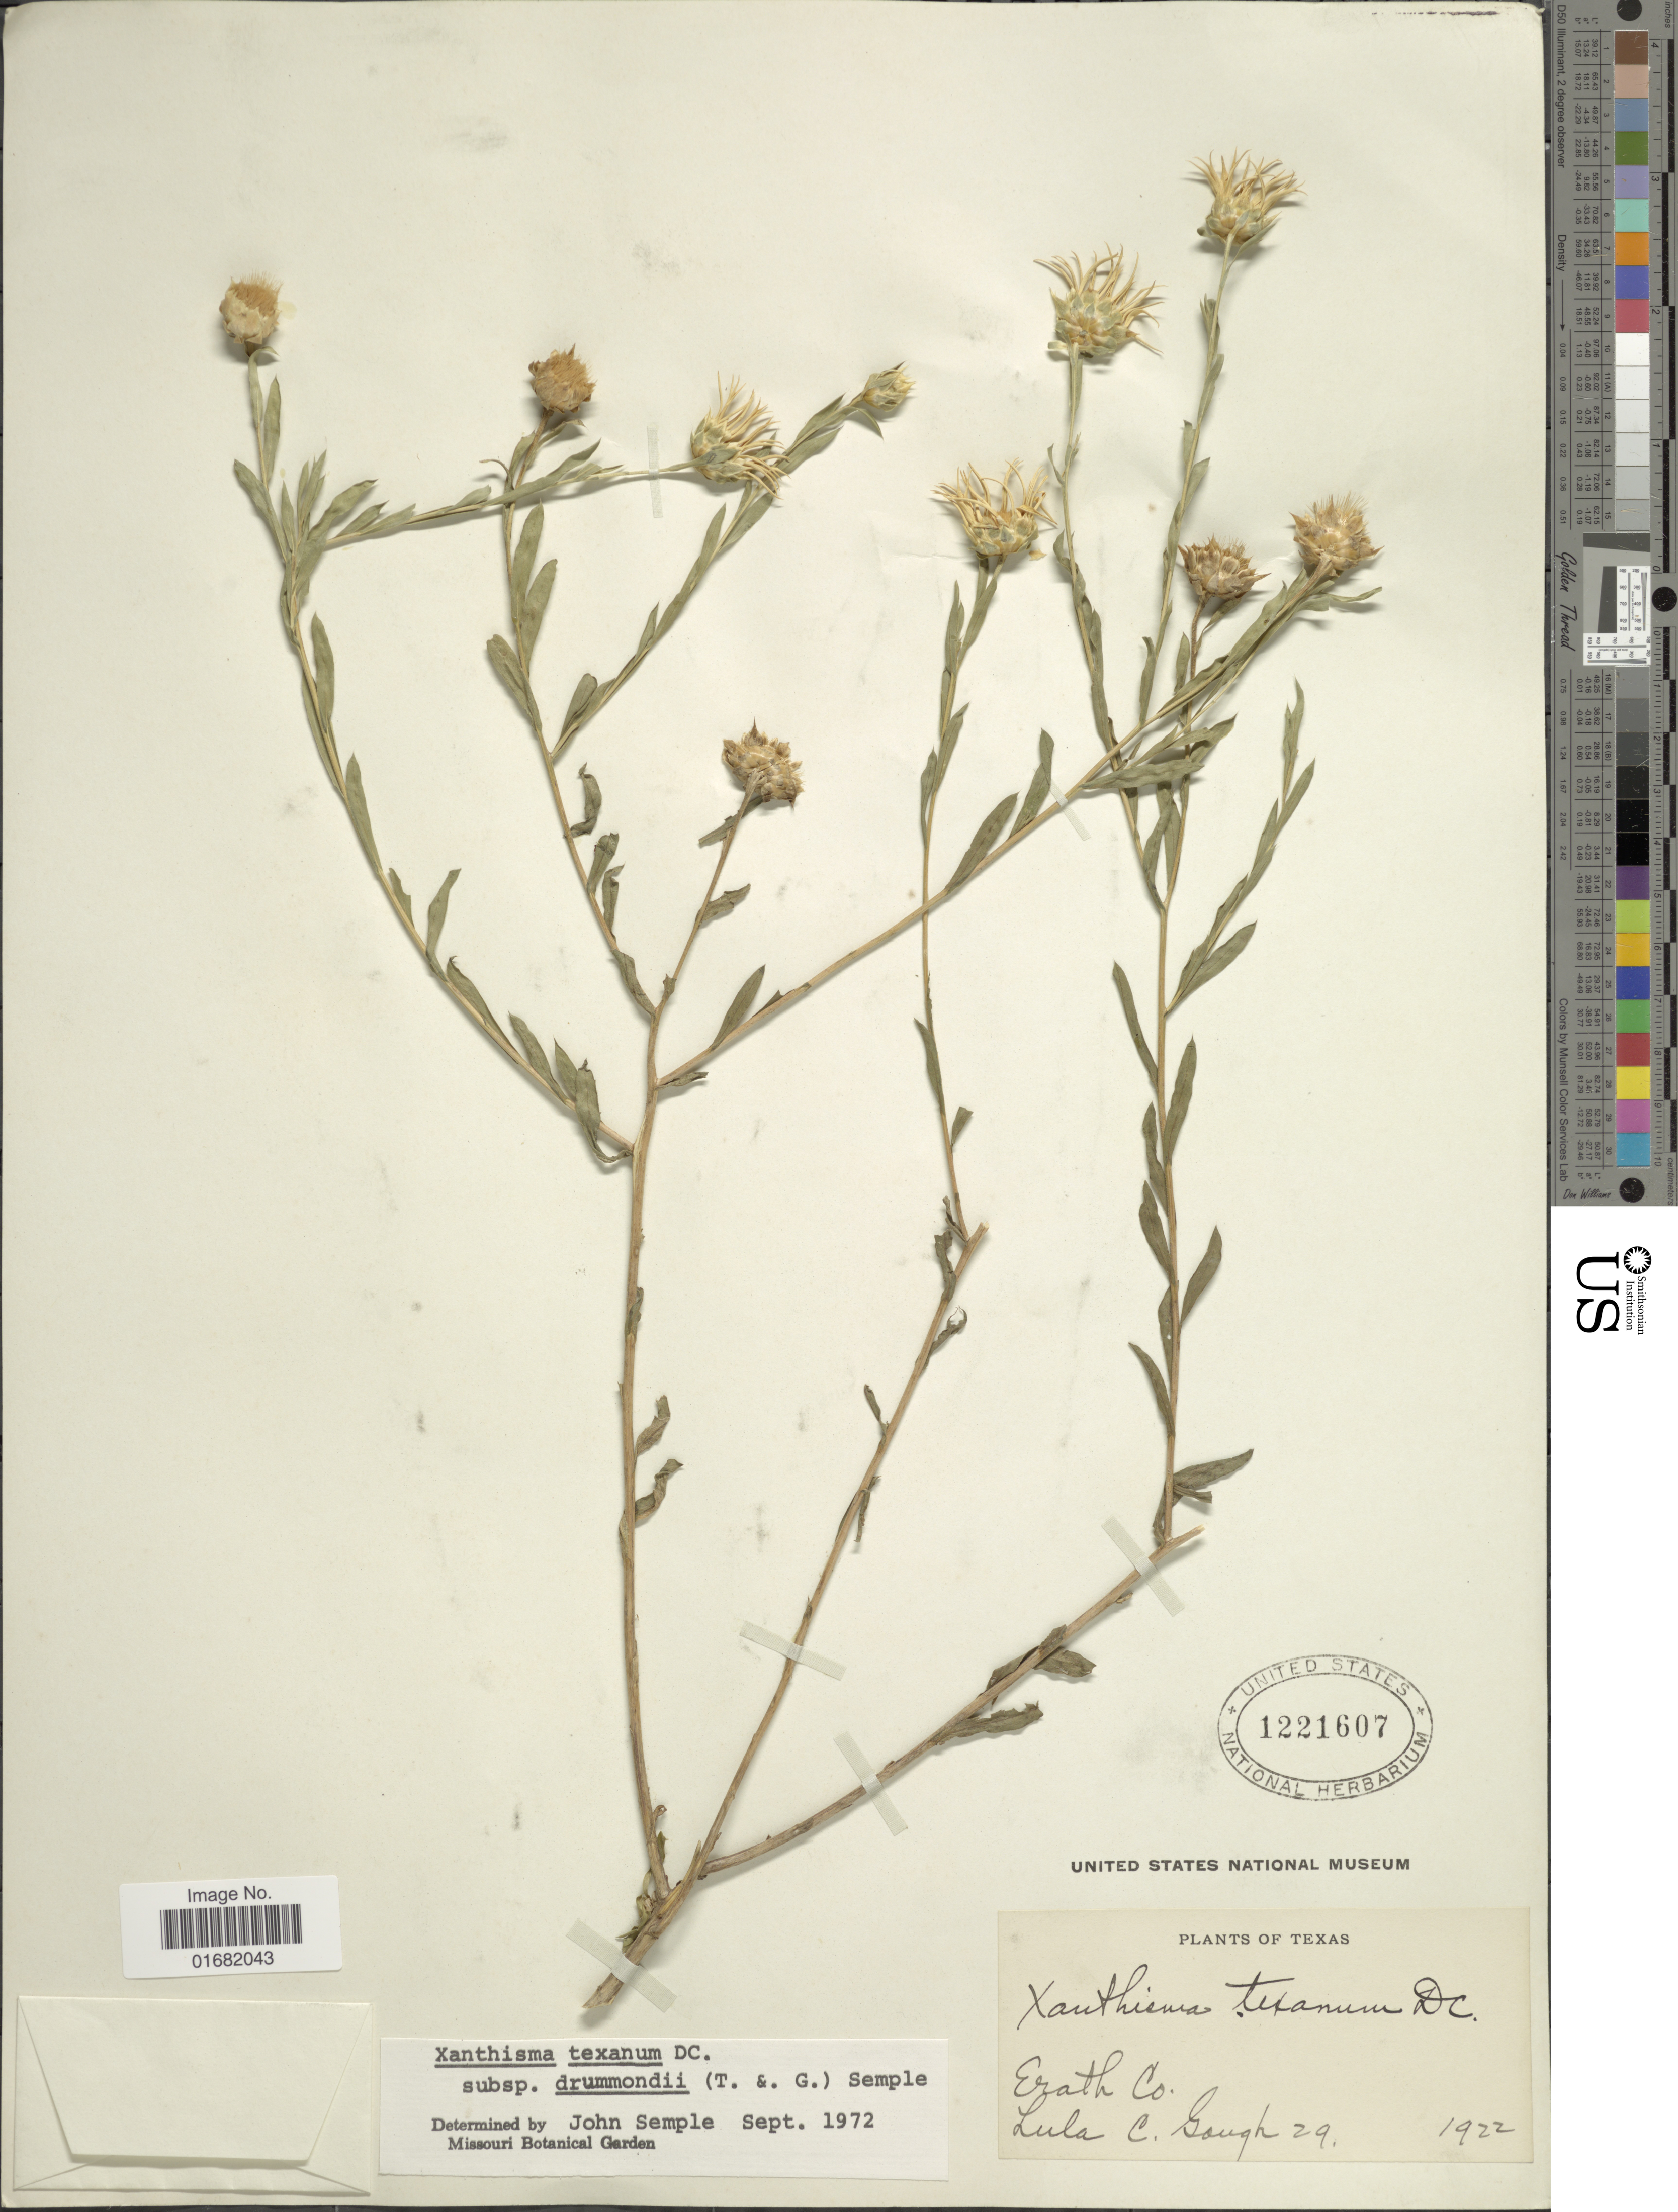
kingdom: Plantae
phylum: Tracheophyta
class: Magnoliopsida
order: Asterales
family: Asteraceae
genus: Xanthisma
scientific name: Xanthisma texanum subsp. drummondii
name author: (Torr. & A. Gray) Semple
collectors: L. Gough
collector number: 29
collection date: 1922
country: United States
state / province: Texas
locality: Erath Co.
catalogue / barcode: US 1221607